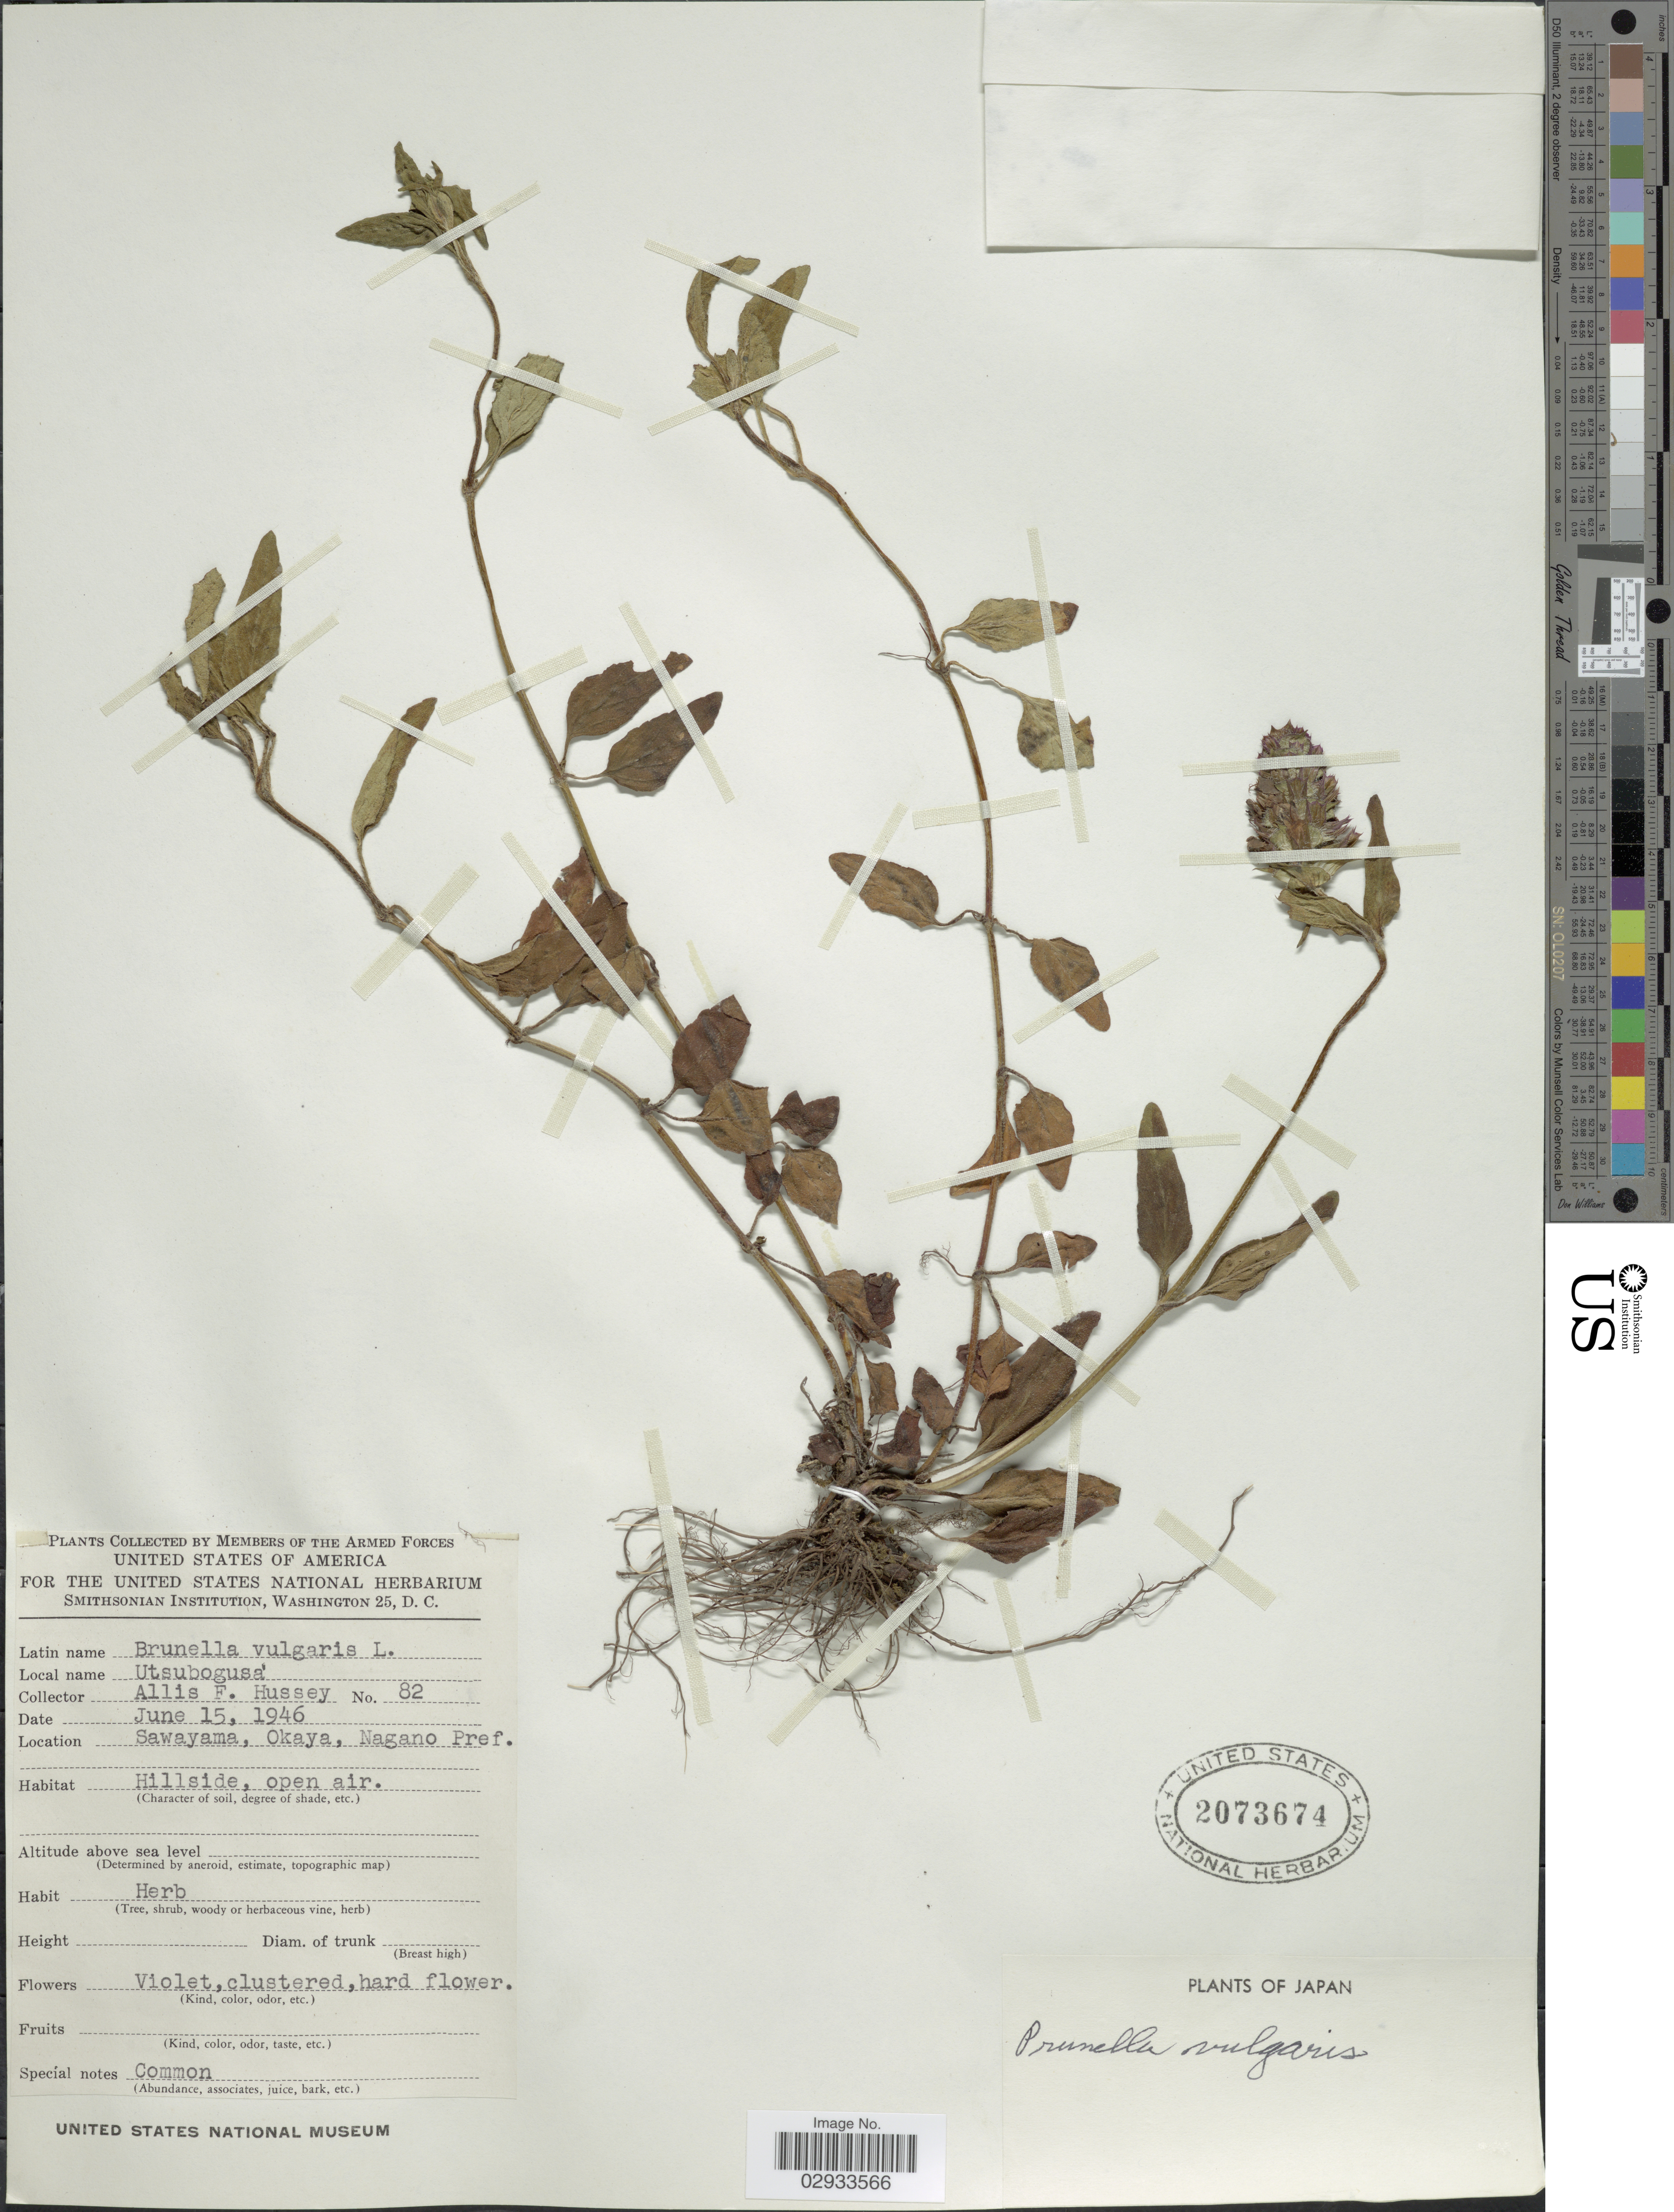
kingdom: Plantae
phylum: Tracheophyta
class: Magnoliopsida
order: Lamiales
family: Lamiaceae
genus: Prunella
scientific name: Prunella vulgaris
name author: L.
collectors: A. Hussey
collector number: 82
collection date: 1946-06-15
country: Japan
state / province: Nagano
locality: Sawayama, Okaya, Nagano Pref.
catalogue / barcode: US 2073674